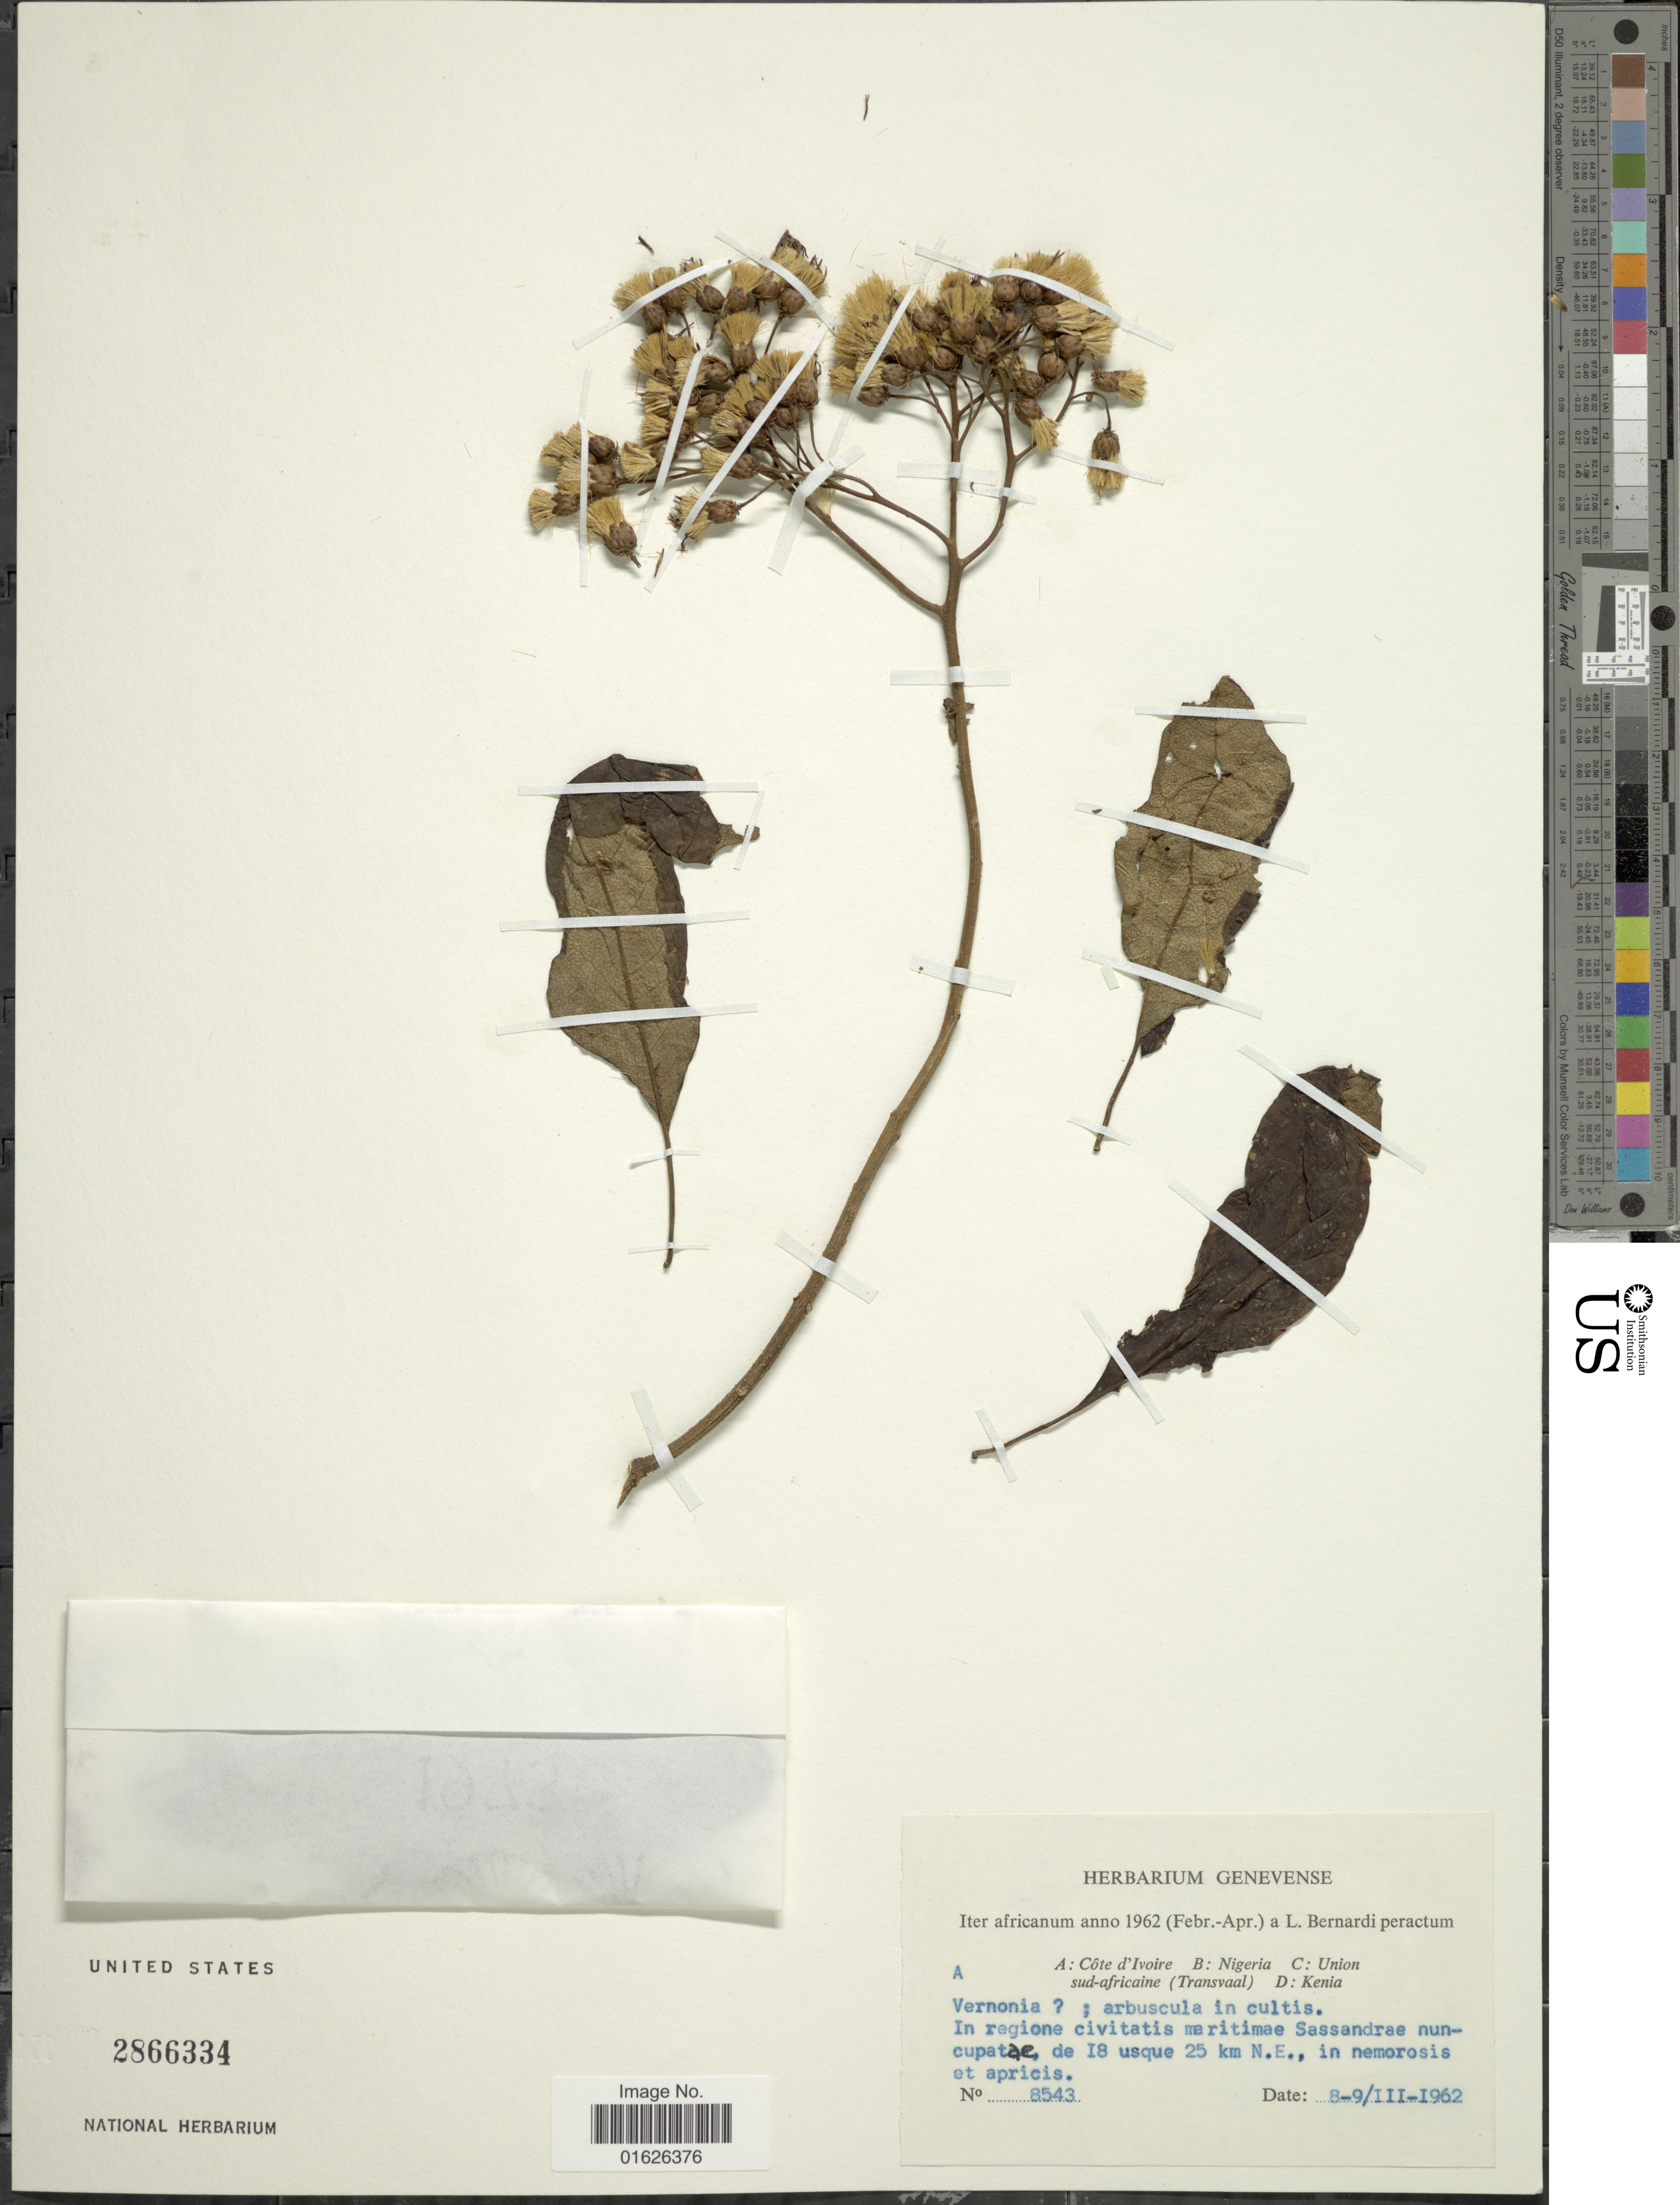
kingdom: Plantae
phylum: Tracheophyta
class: Magnoliopsida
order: Asterales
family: Asteraceae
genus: Gymnanthemum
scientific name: Gymnanthemum coloratum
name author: (Willd.) H. Rob. & B. Kahn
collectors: L. Bernardi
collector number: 8543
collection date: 1962-03-08/1962-03-09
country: Ivory Coast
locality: In regione civitatis maritimae Sassandrae nuncupatae, de 18 usque 25 km N.E.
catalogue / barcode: US 2866334